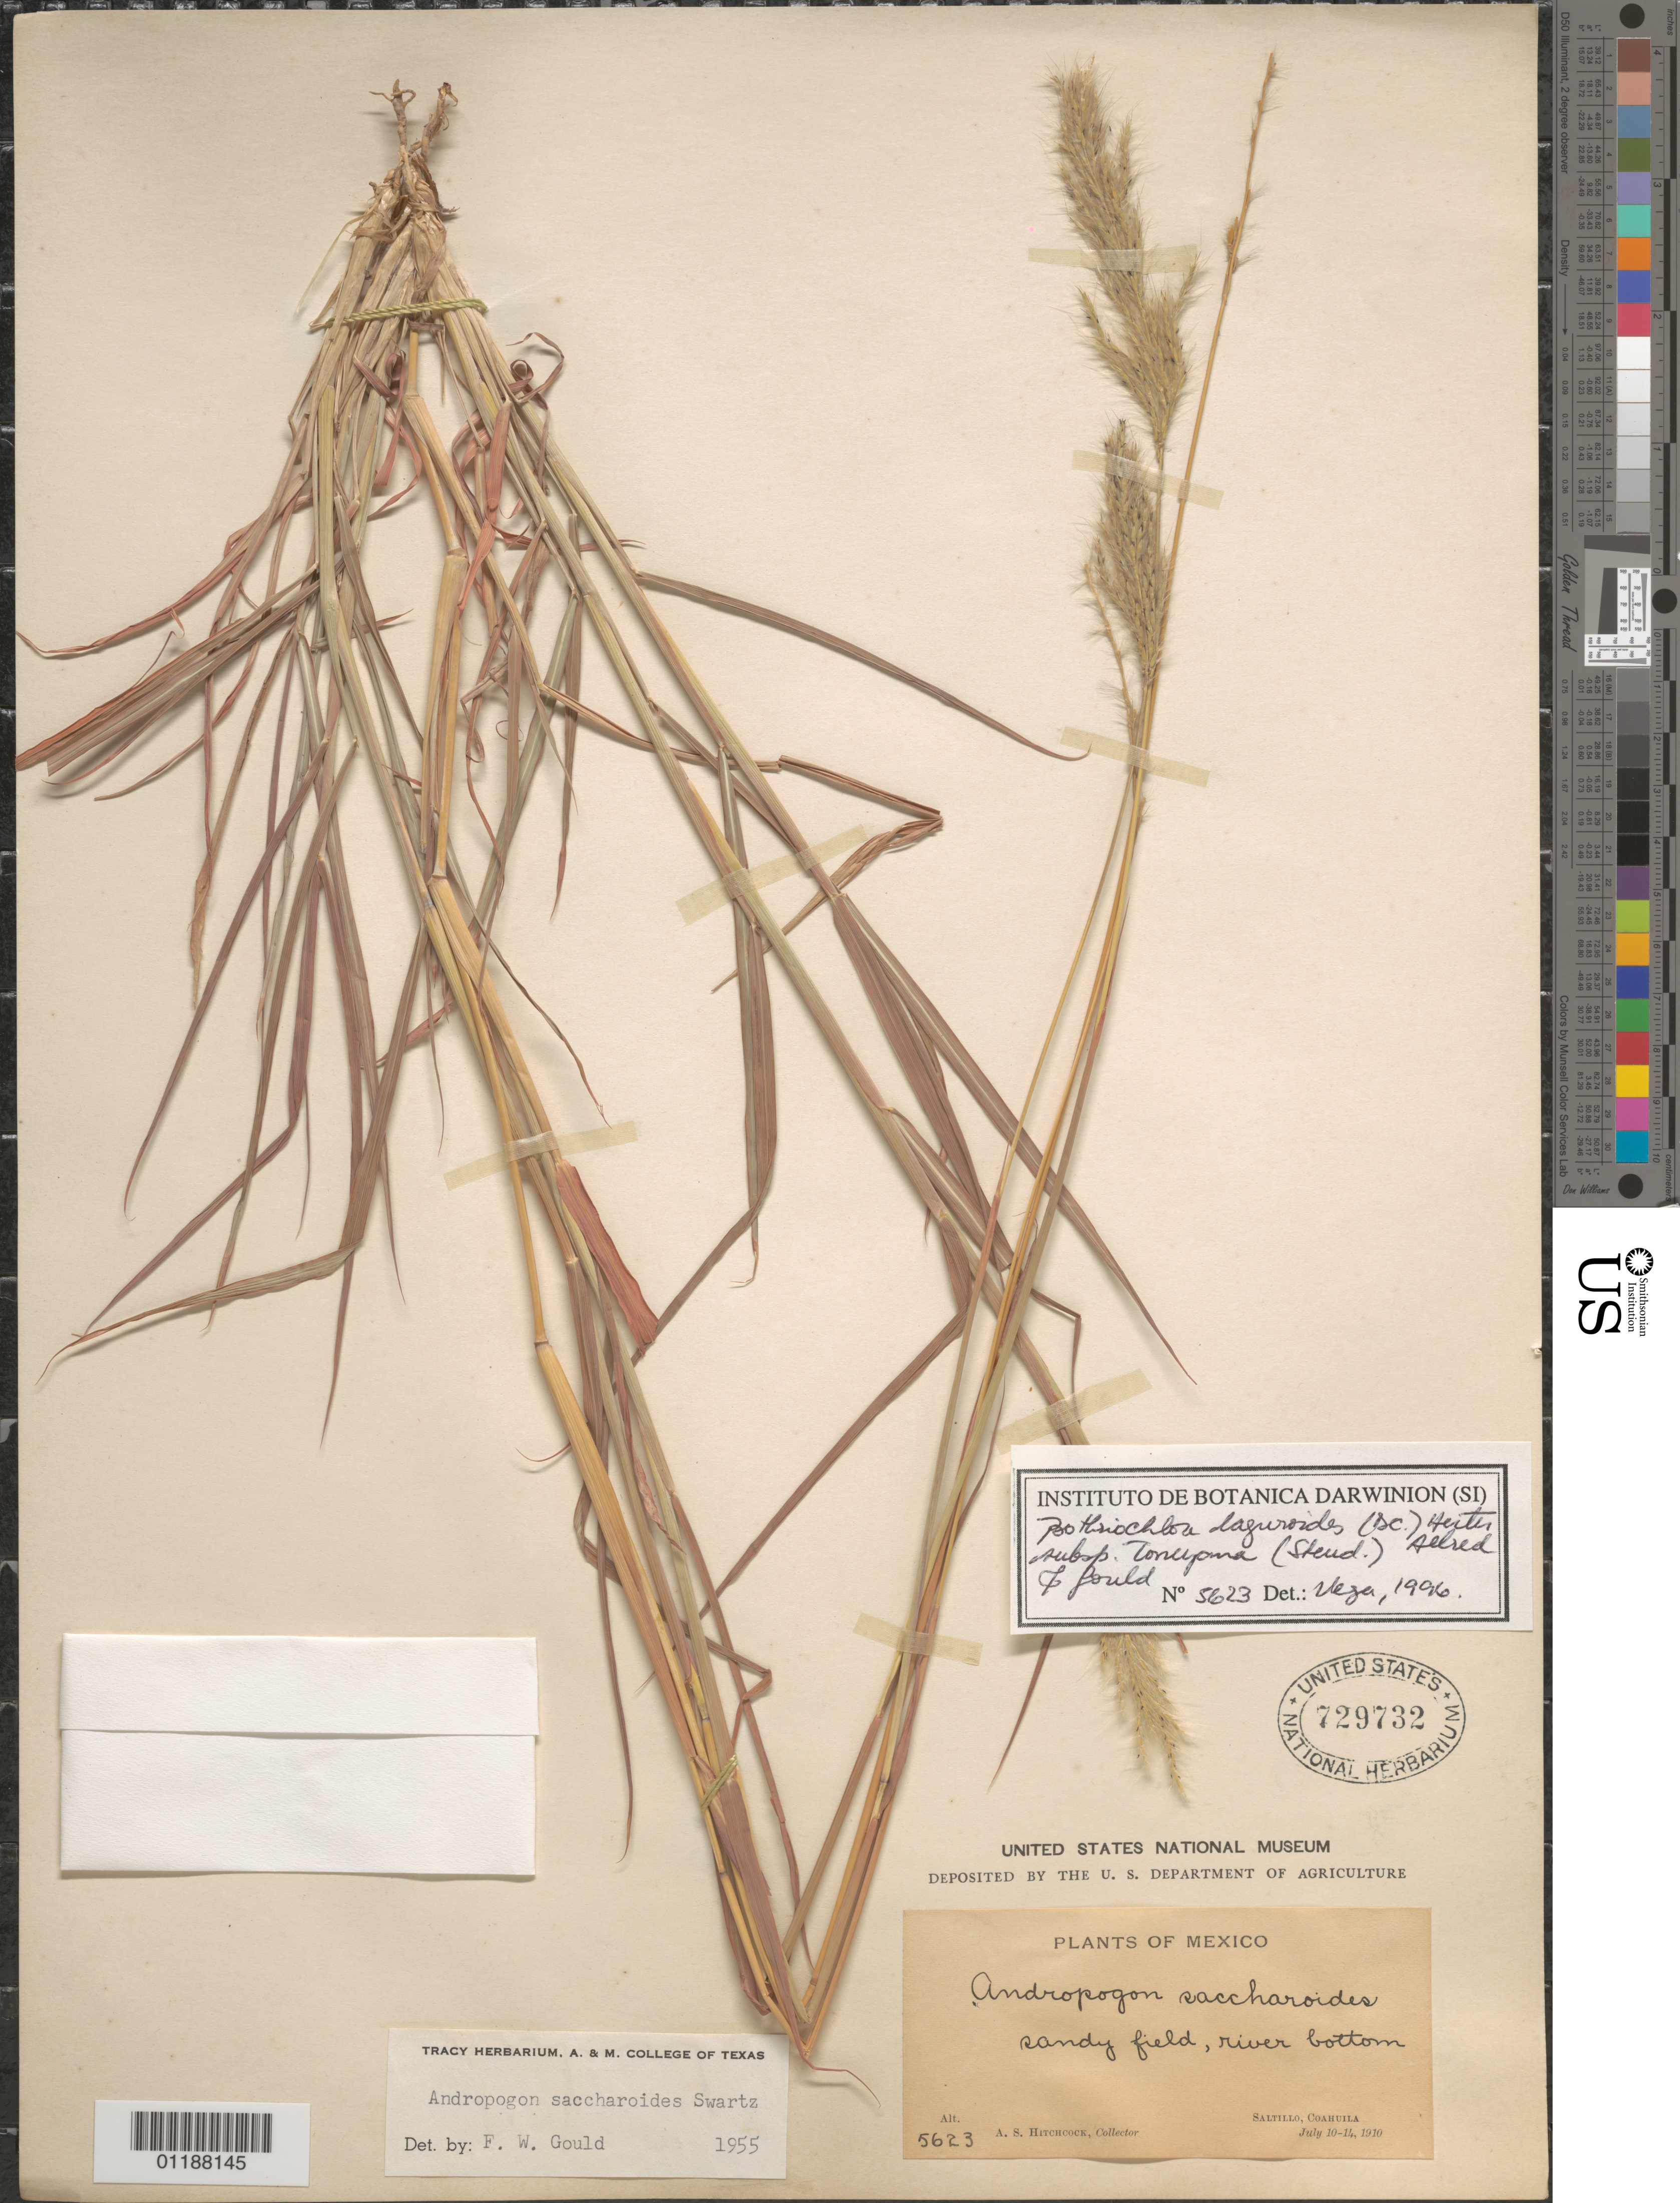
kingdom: Plantae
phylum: Tracheophyta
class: Liliopsida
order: Poales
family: Poaceae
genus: Bothriochloa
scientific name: Bothriochloa laguroides subsp. torreyana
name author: (Steud.) Allred & Gould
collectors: A. S. Hitchcock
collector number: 5623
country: Mexico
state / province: Coahuila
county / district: Saltillo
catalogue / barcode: US 729732